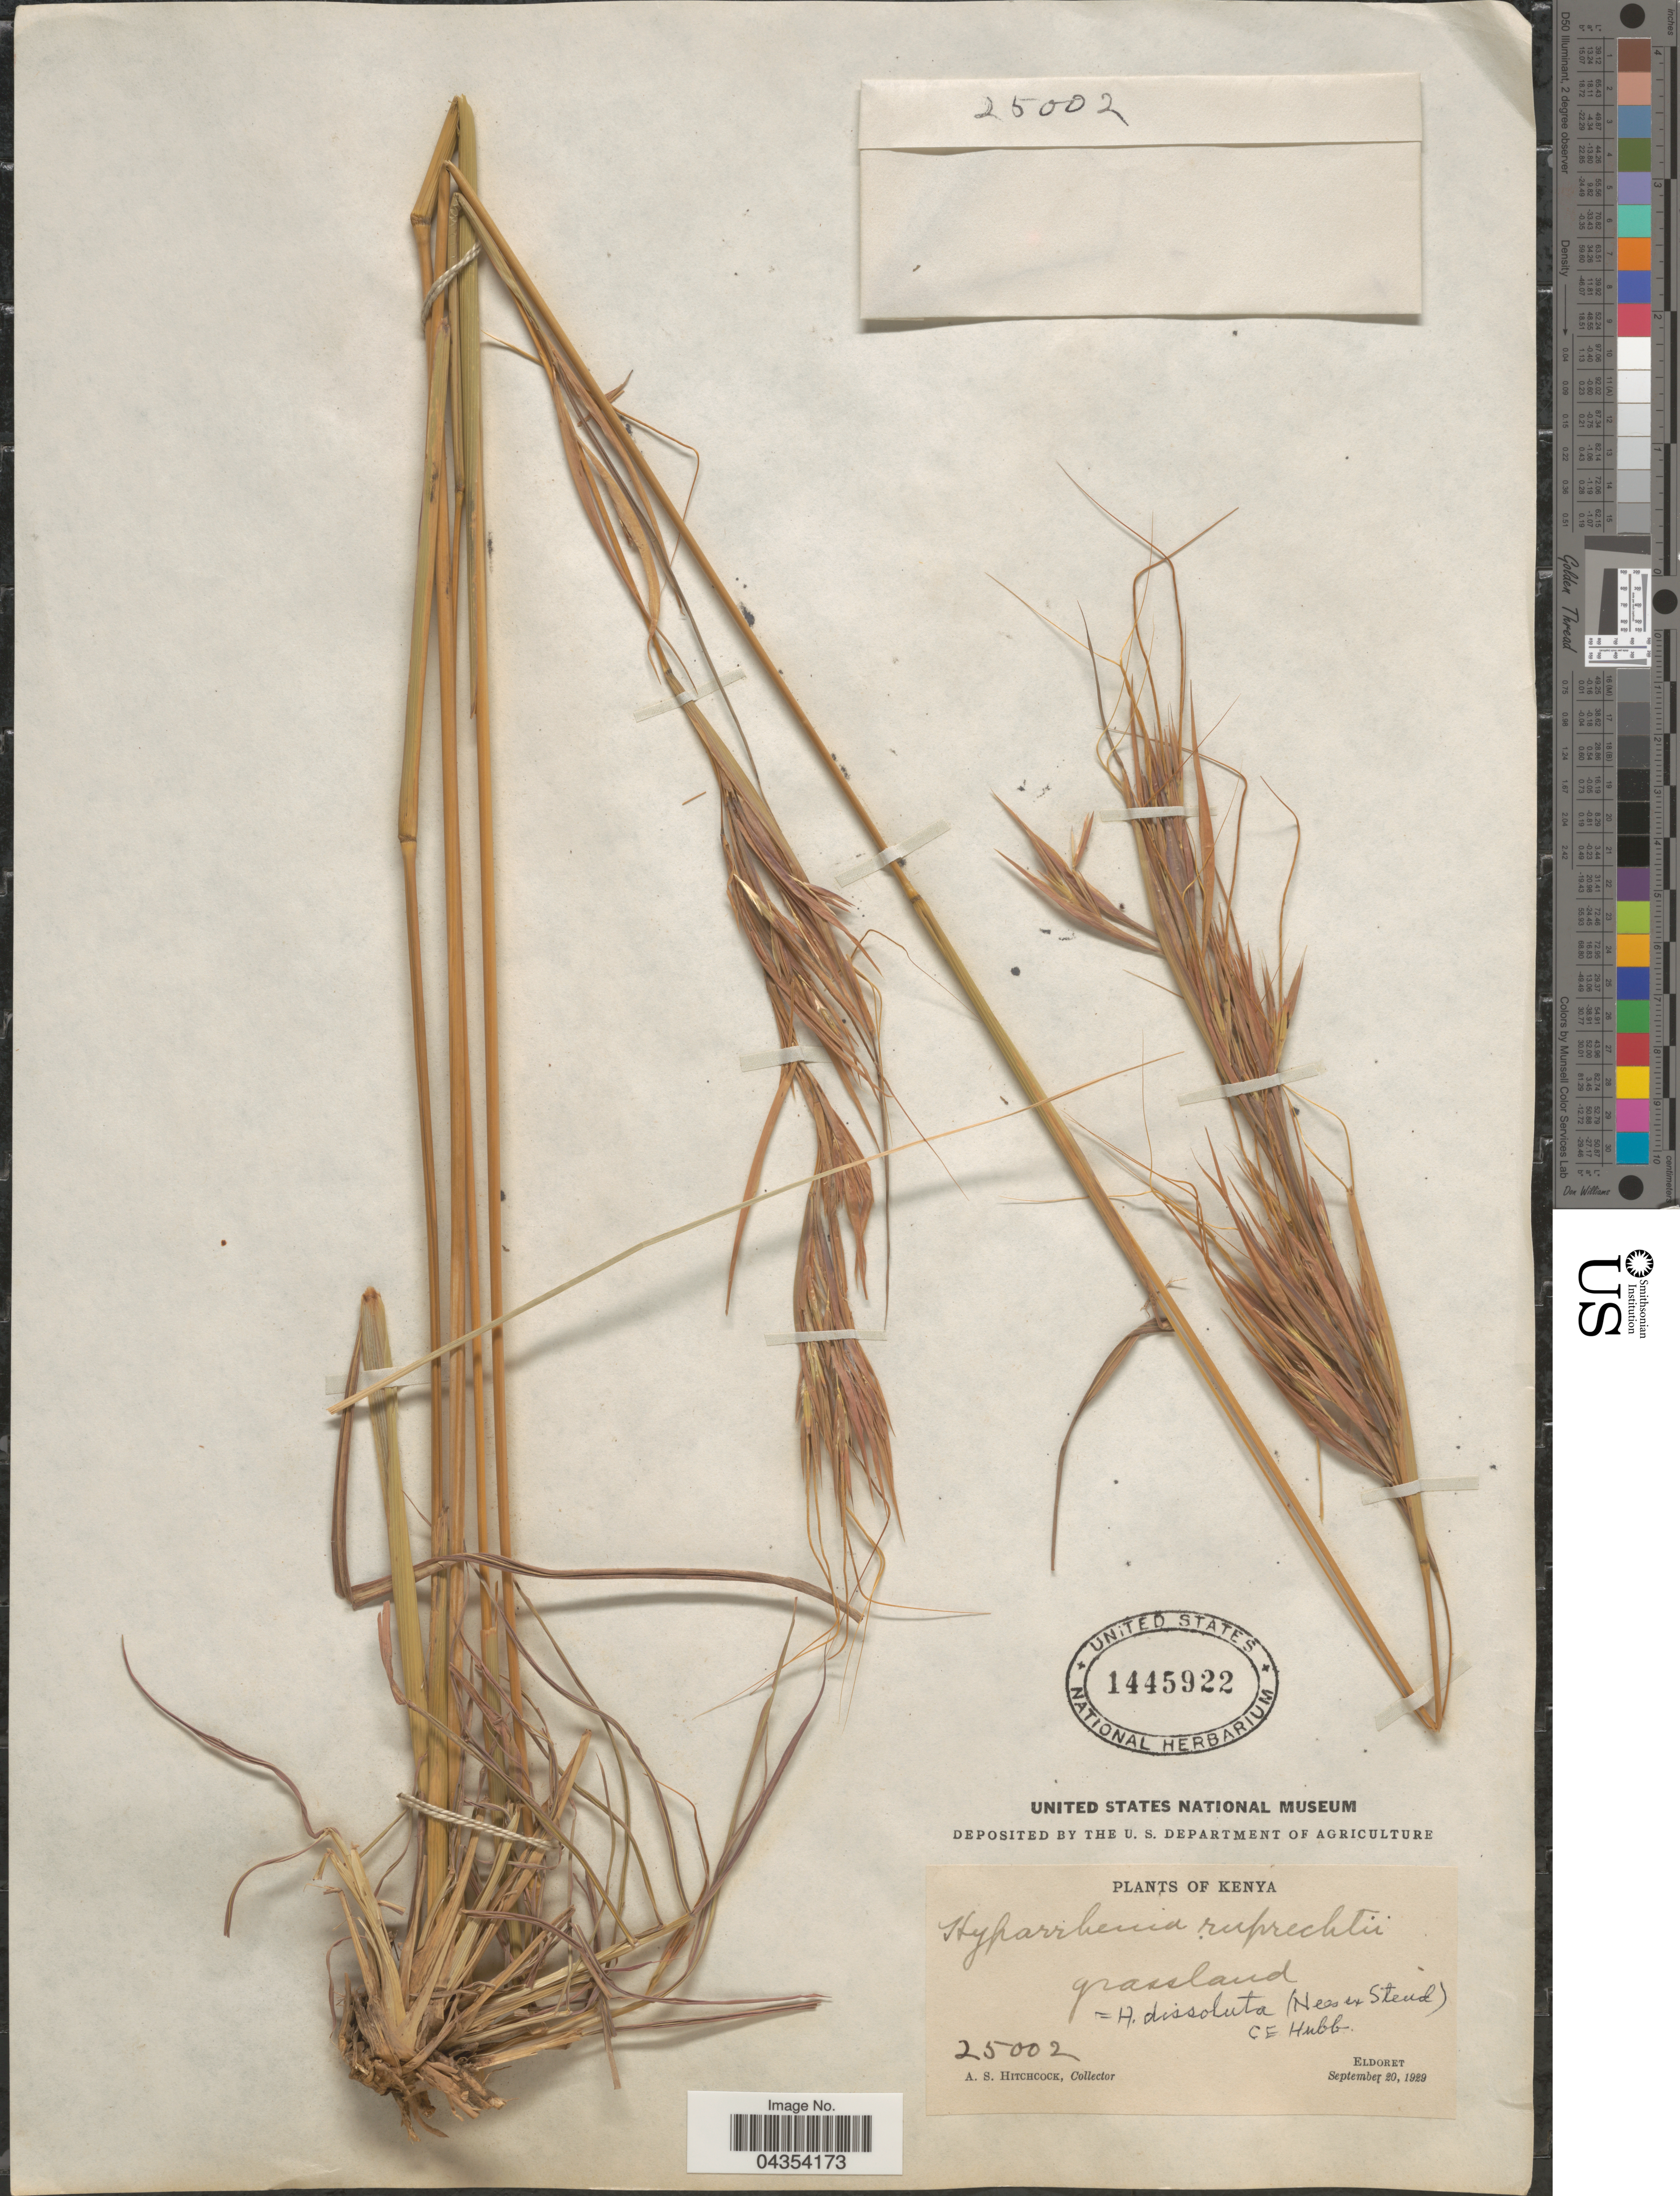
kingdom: Plantae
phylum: Tracheophyta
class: Liliopsida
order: Poales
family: Poaceae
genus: Hyperthelia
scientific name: Hyperthelia dissoluta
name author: (Nees ex Steud.) Clayton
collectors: A. S. Hitchcock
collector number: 25002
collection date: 1929-09-20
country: Kenya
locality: Eldoret.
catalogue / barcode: US 1445922